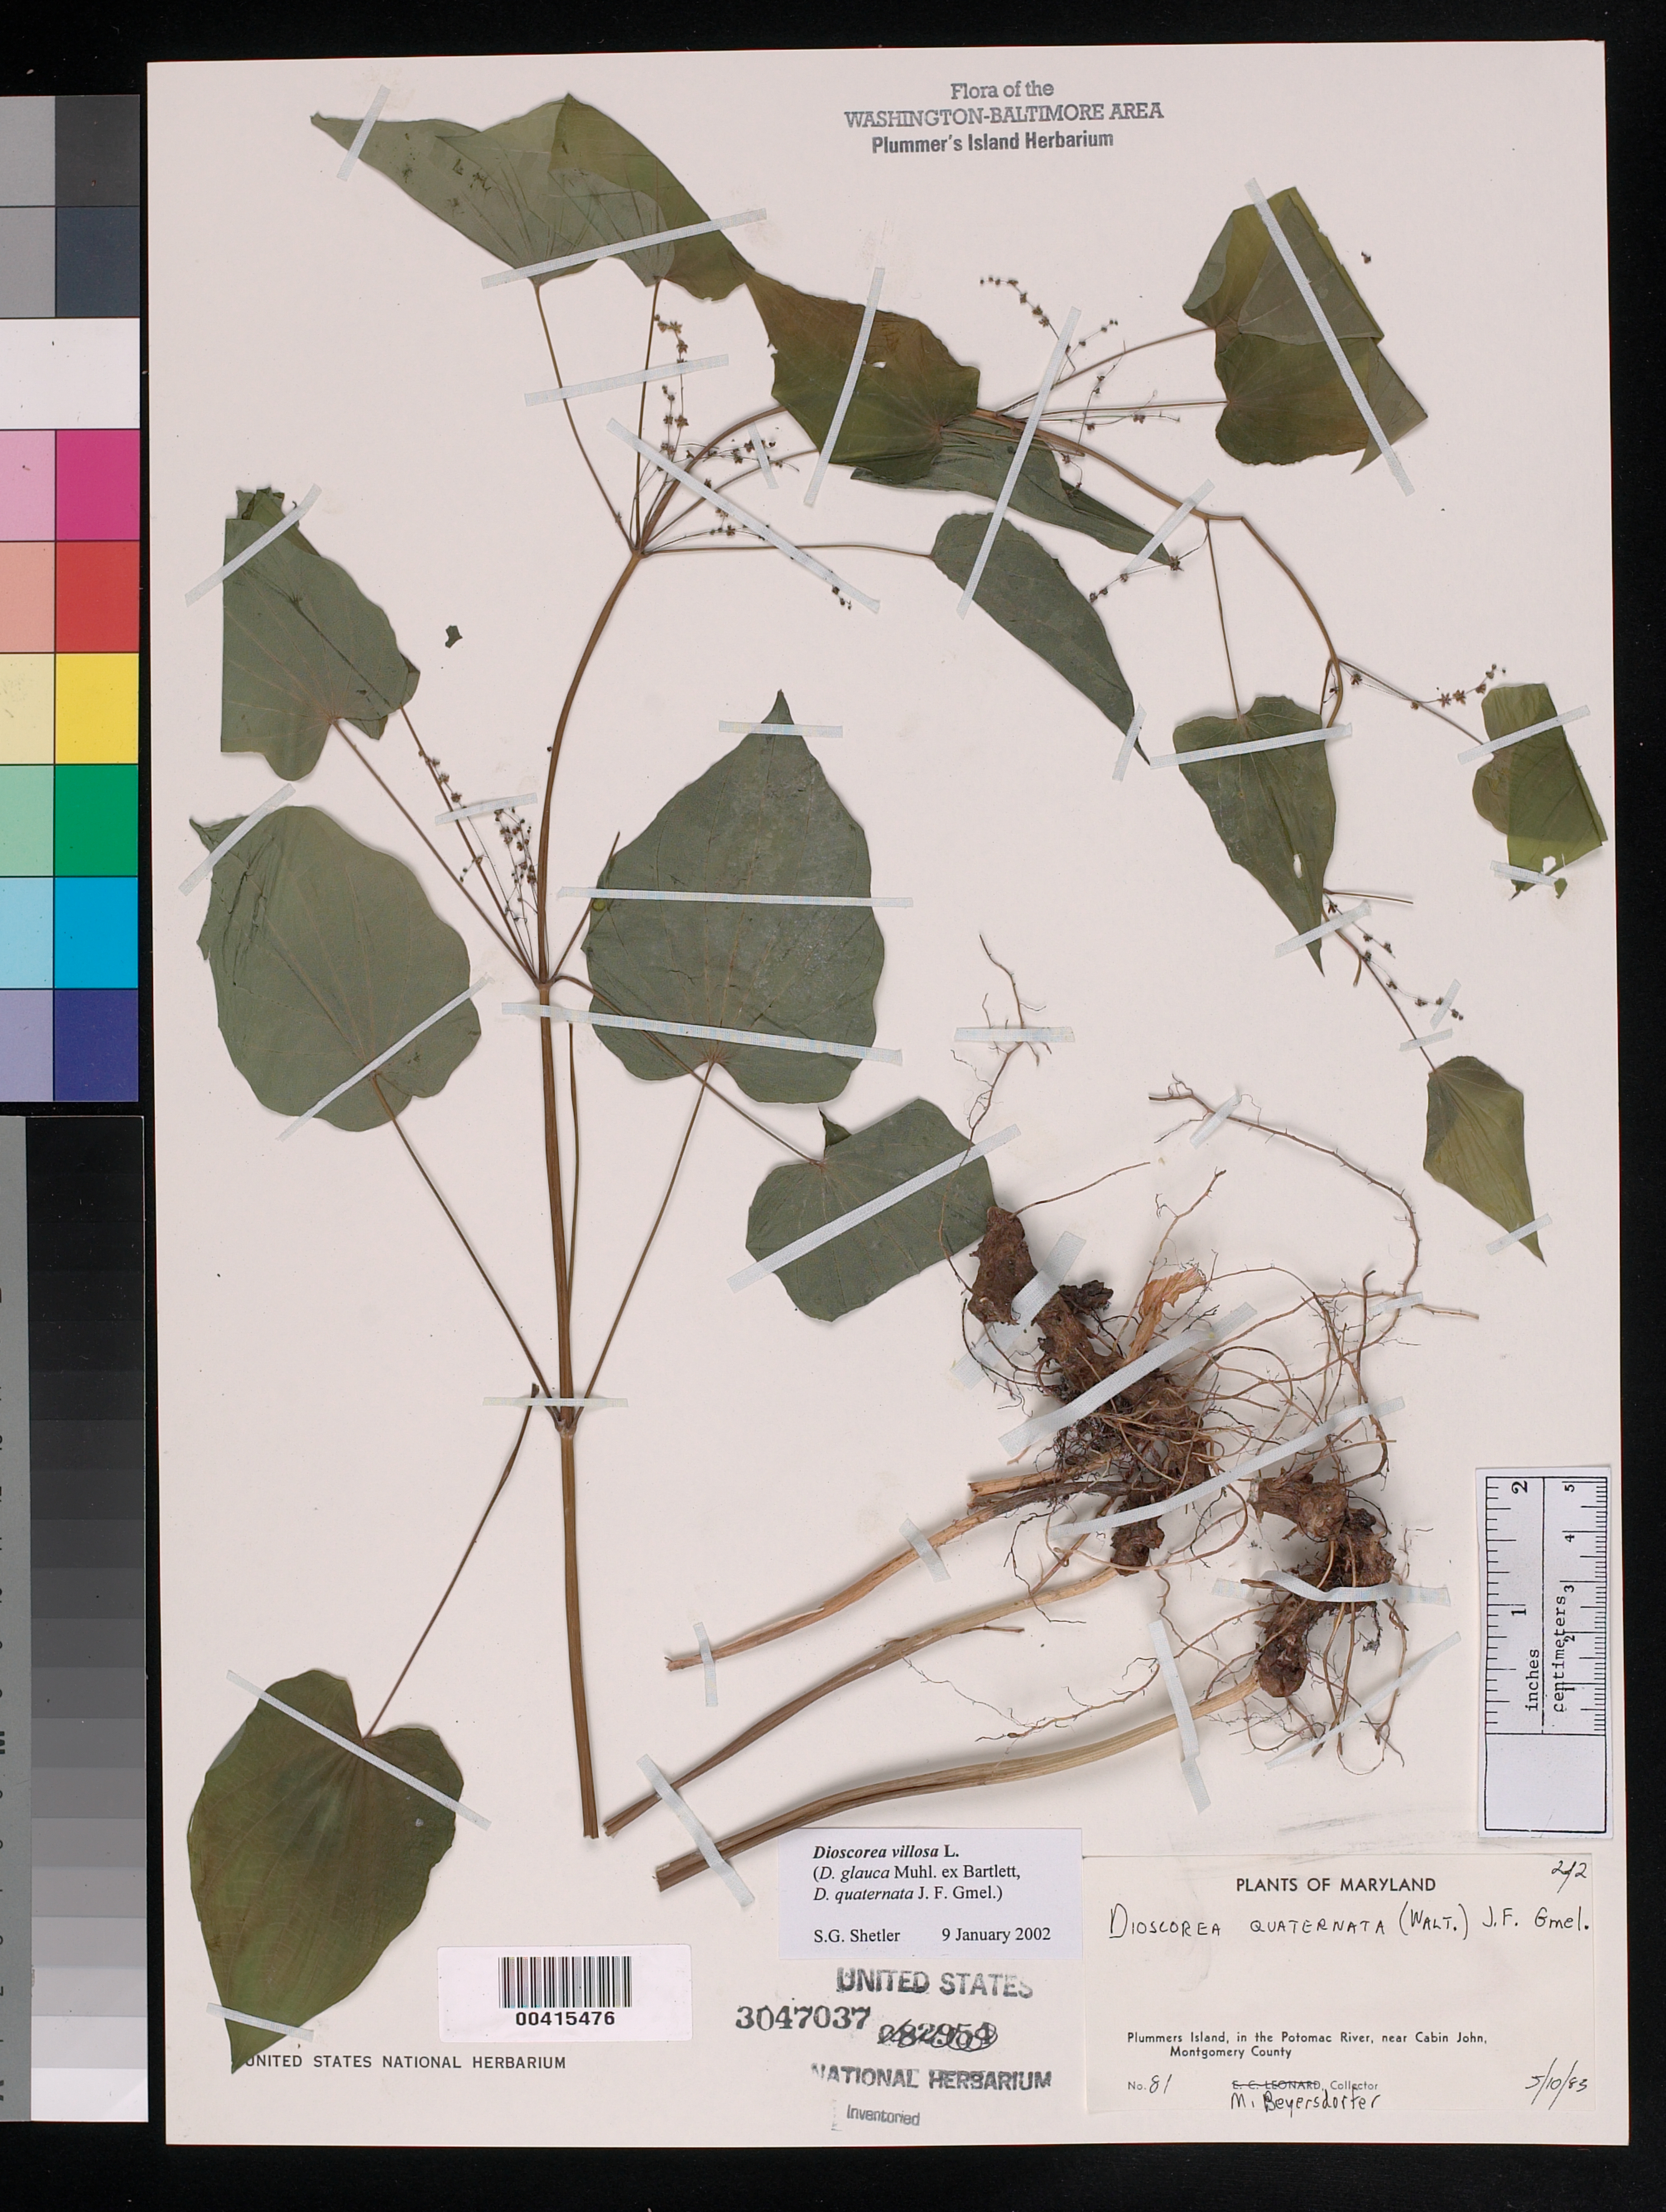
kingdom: Plantae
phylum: Tracheophyta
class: Liliopsida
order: Dioscoreales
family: Dioscoreaceae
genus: Dioscorea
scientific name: Dioscorea villosa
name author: L.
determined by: Shetler, Stanwyn G., (US), NMNH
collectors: M. Beyersdorfer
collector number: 81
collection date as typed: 10 May 1983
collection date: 1983-05-10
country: United States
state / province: Maryland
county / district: Montgomery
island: Plummers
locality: Plummer's Island; on path through the Gap to the west end just on rise C. & O. Canal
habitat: Woods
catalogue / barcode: US 3047037